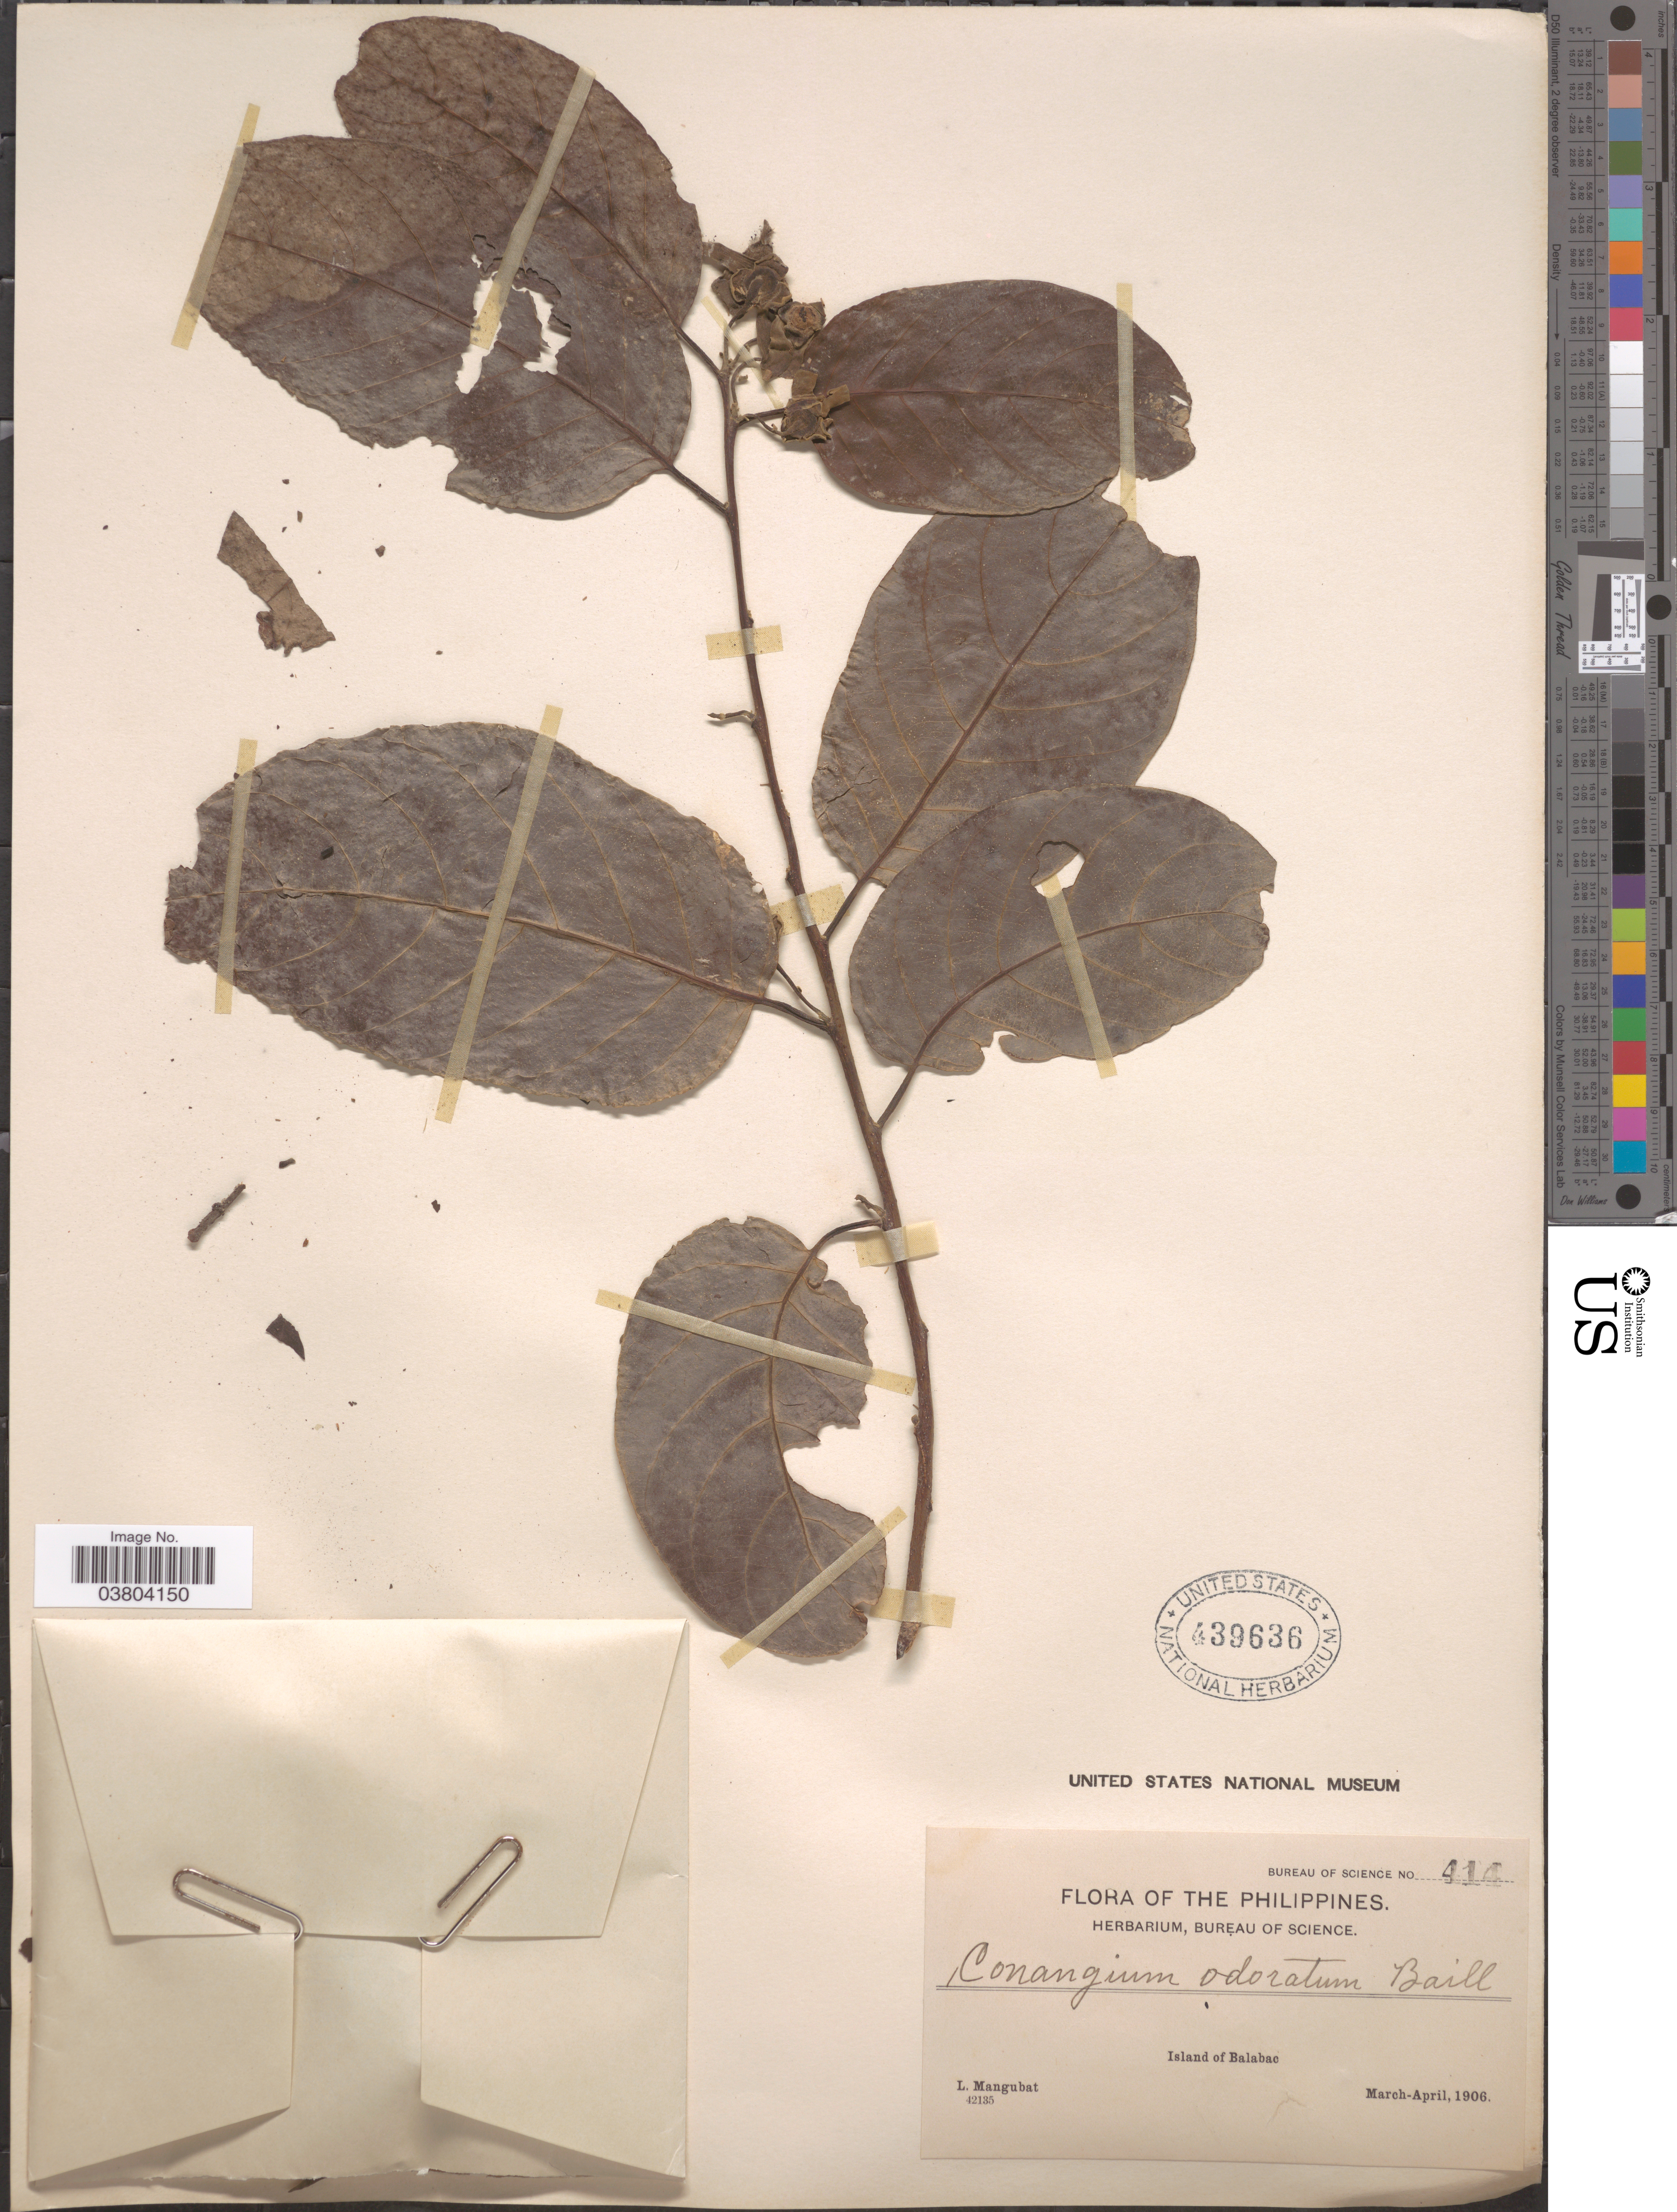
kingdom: Plantae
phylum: Tracheophyta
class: Magnoliopsida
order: Magnoliales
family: Annonaceae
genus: Cananga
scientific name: Cananga odorata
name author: (Lam.) Hook. f. & Thomson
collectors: L. Mangubat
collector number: Bureau of Science 414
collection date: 1906-03/1906-04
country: Philippines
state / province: Mimaropa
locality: Island of Balabac.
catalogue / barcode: US 439636